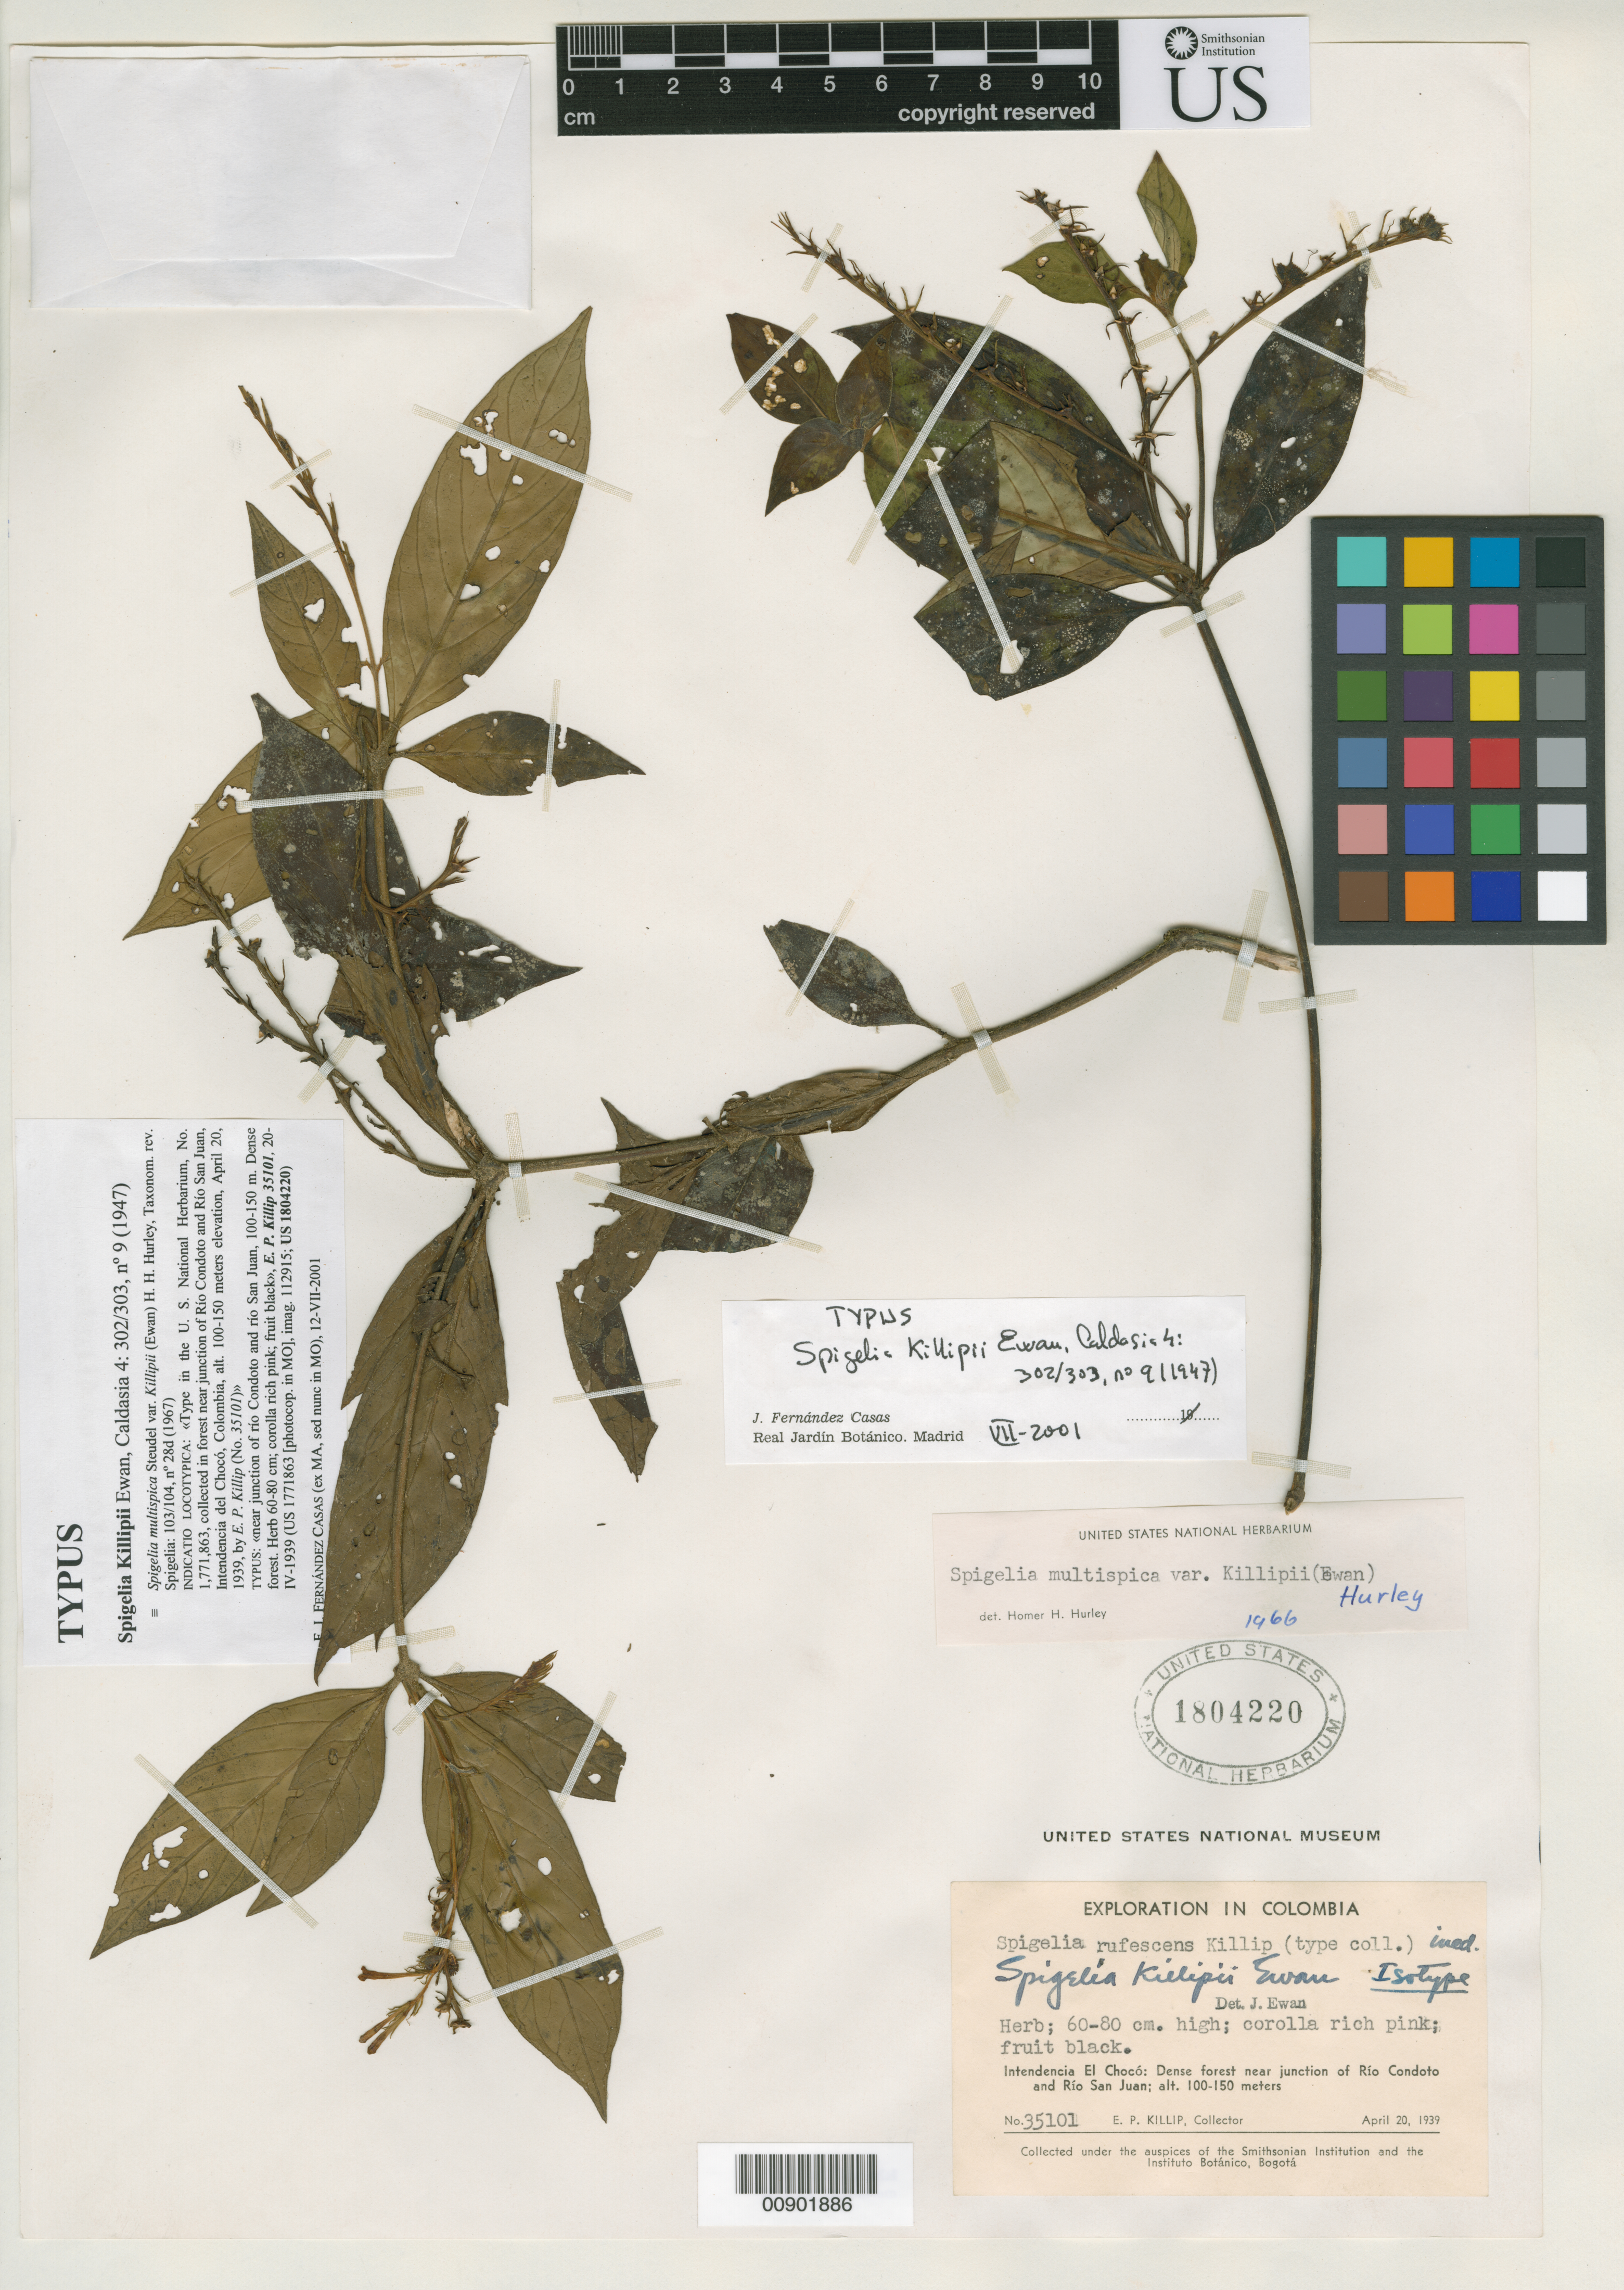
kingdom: Plantae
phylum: Tracheophyta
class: Magnoliopsida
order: Gentianales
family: Loganiaceae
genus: Spigelia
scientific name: Spigelia killipii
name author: Ewan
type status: Isotype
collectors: E. P. Killip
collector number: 35101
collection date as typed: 20 Apr 1939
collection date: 1939-04-20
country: Colombia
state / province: Chocó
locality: Intendencia El Chocó: dense forest near junction of Río Condoto and Río San Juan.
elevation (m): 100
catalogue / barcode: US 1804220